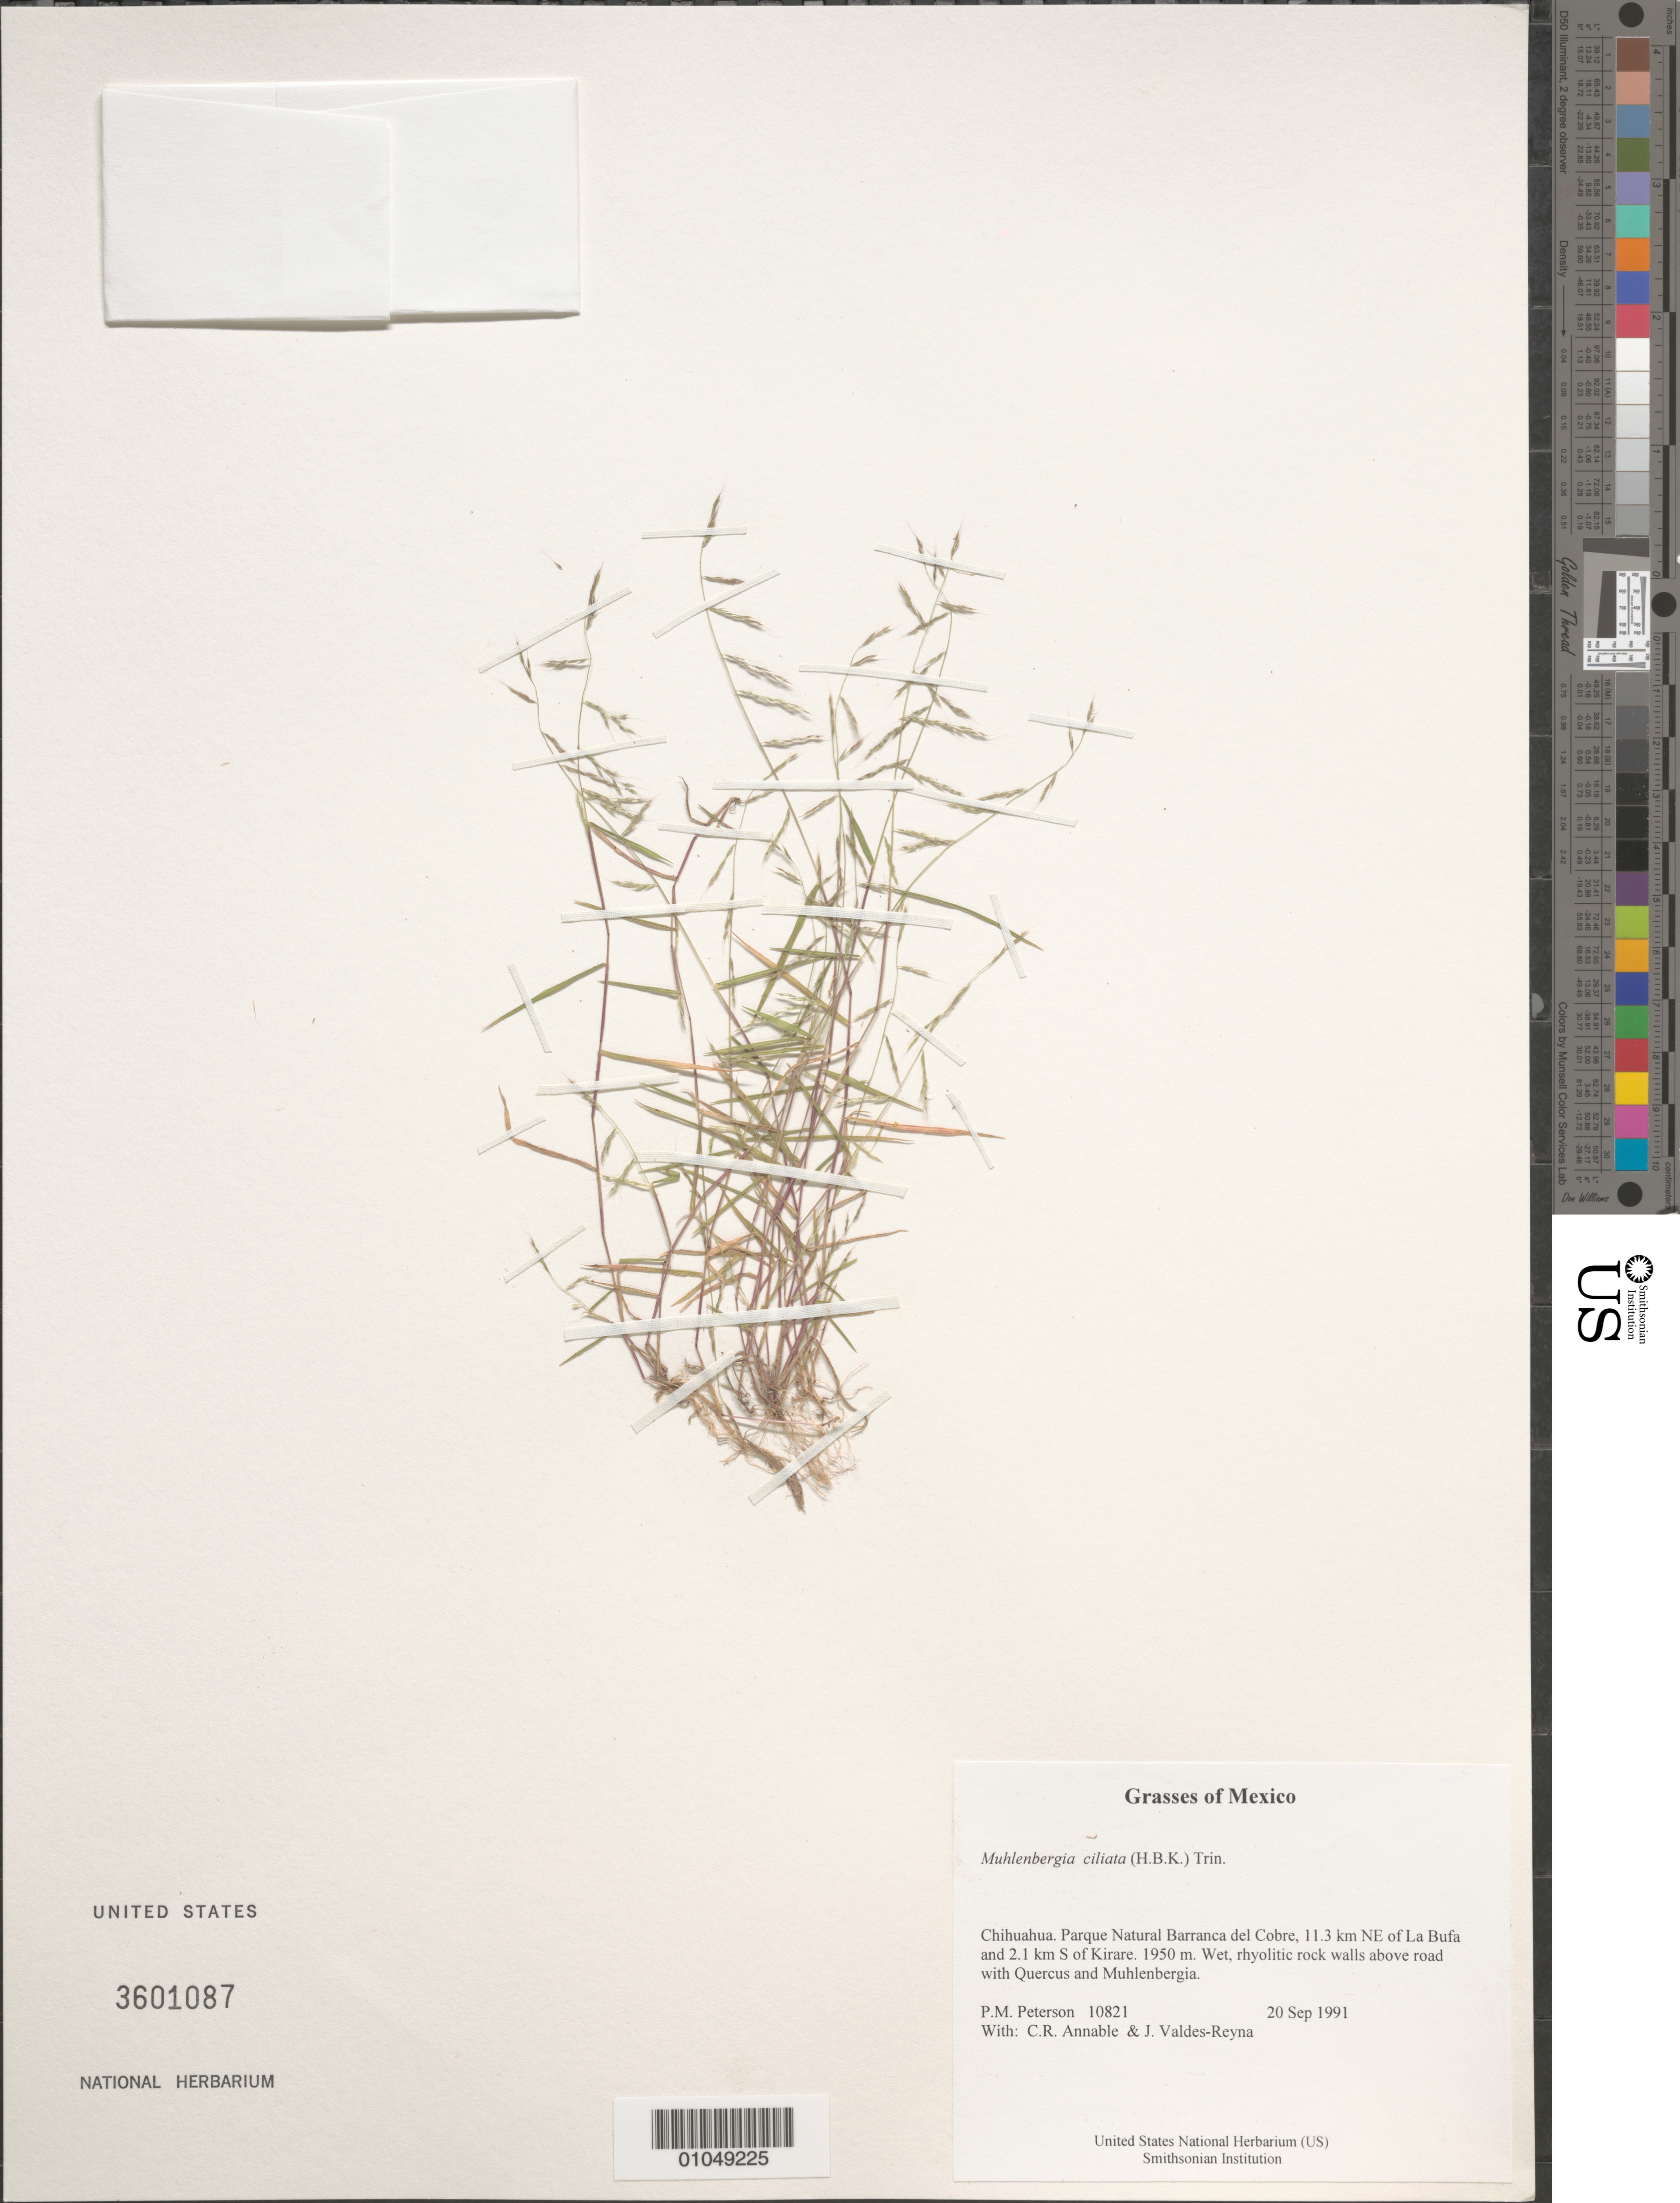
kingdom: Plantae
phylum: Tracheophyta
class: Liliopsida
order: Poales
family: Poaceae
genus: Muhlenbergia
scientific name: Muhlenbergia ciliata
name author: (Kunth) Trin.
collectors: P. M. Peterson, C. R. Annable & J. Valdés-Reyna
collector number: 10821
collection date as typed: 20 Sep 1991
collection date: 1991-09-20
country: Mexico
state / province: Chihuahua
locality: Parque Natural Barranca del Cobre, 11.3 km NE of La Bufa and 2.1 km S of Kirare.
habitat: Wet, rhyolitic rock walls above road with Quercus and Muhlenbergia.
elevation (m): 1950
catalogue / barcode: US 3601087